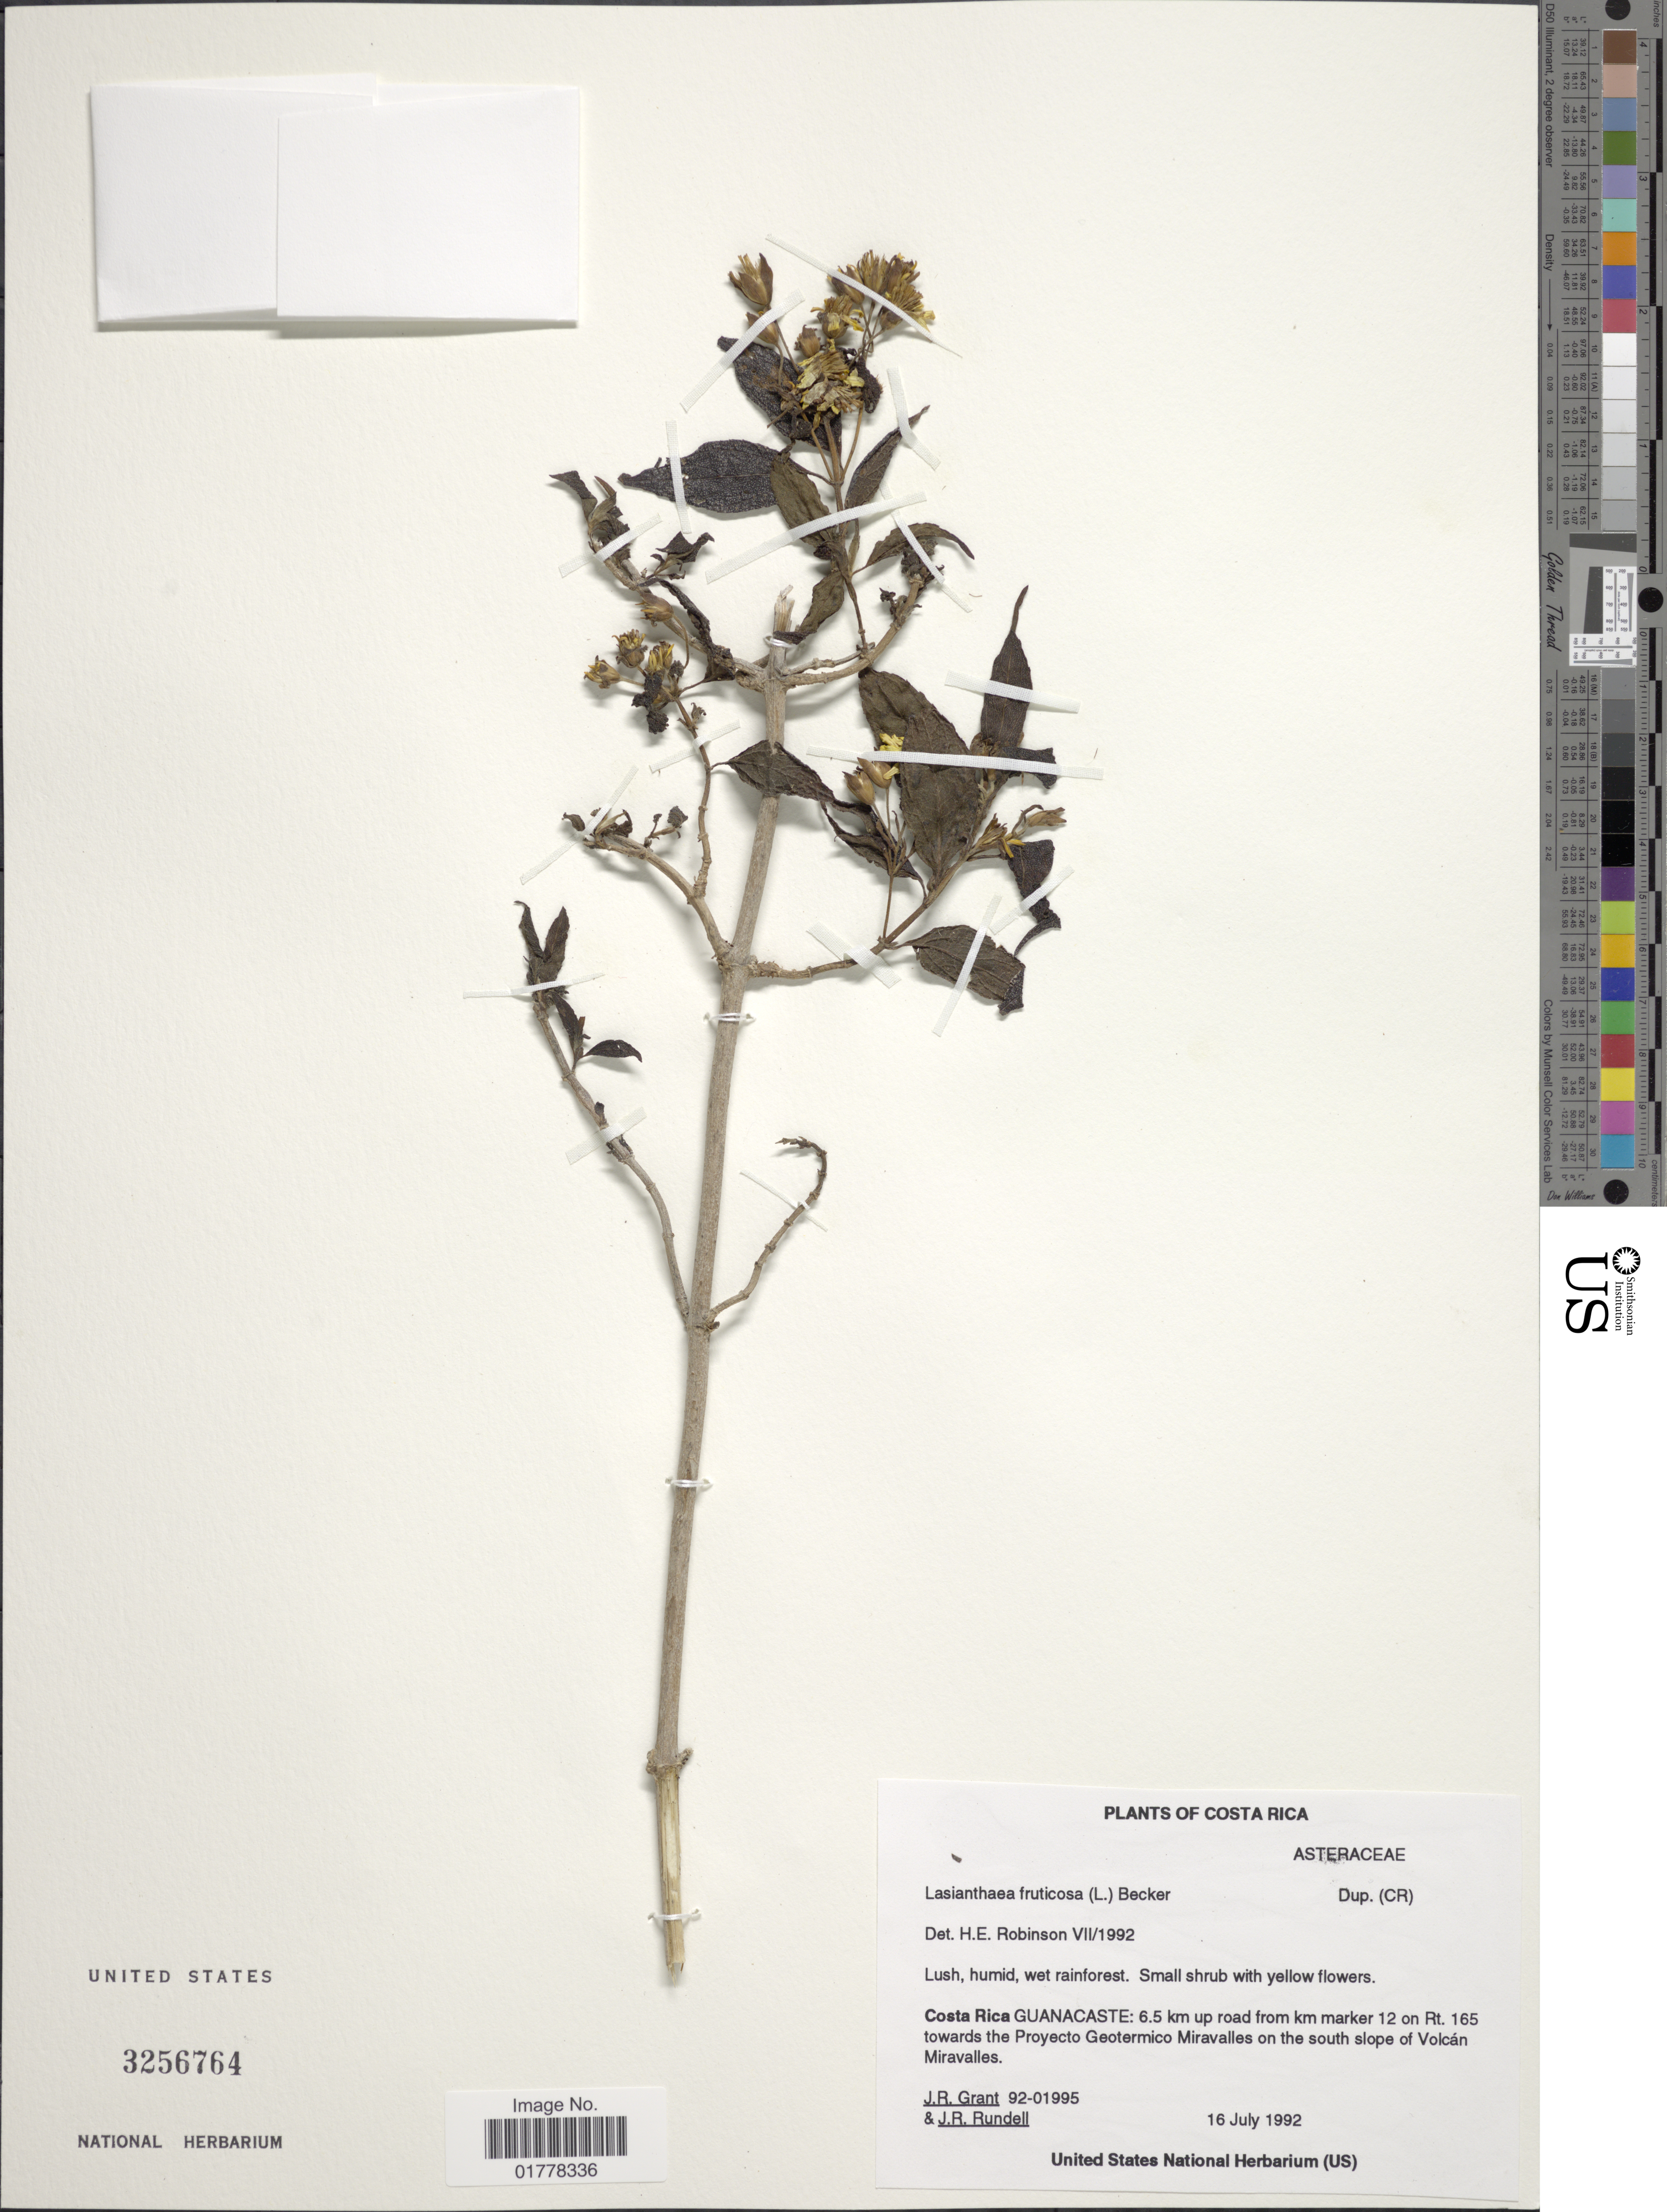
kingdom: Plantae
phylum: Tracheophyta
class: Magnoliopsida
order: Asterales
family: Asteraceae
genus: Lasianthaea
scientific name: Lasianthaea fruticosa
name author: (L.) K.M. Becker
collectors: J. Grant & J. R. Rundell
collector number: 92-01995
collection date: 1992-07-16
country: Costa Rica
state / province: Guanacaste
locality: Costa Rica. Guanacaste: 6.5 km up road from km marker 12 on Rt. 165 towards the Proyecto Geotermico Miravalles on the south slope of Volcán Miravalles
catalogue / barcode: US 3256764